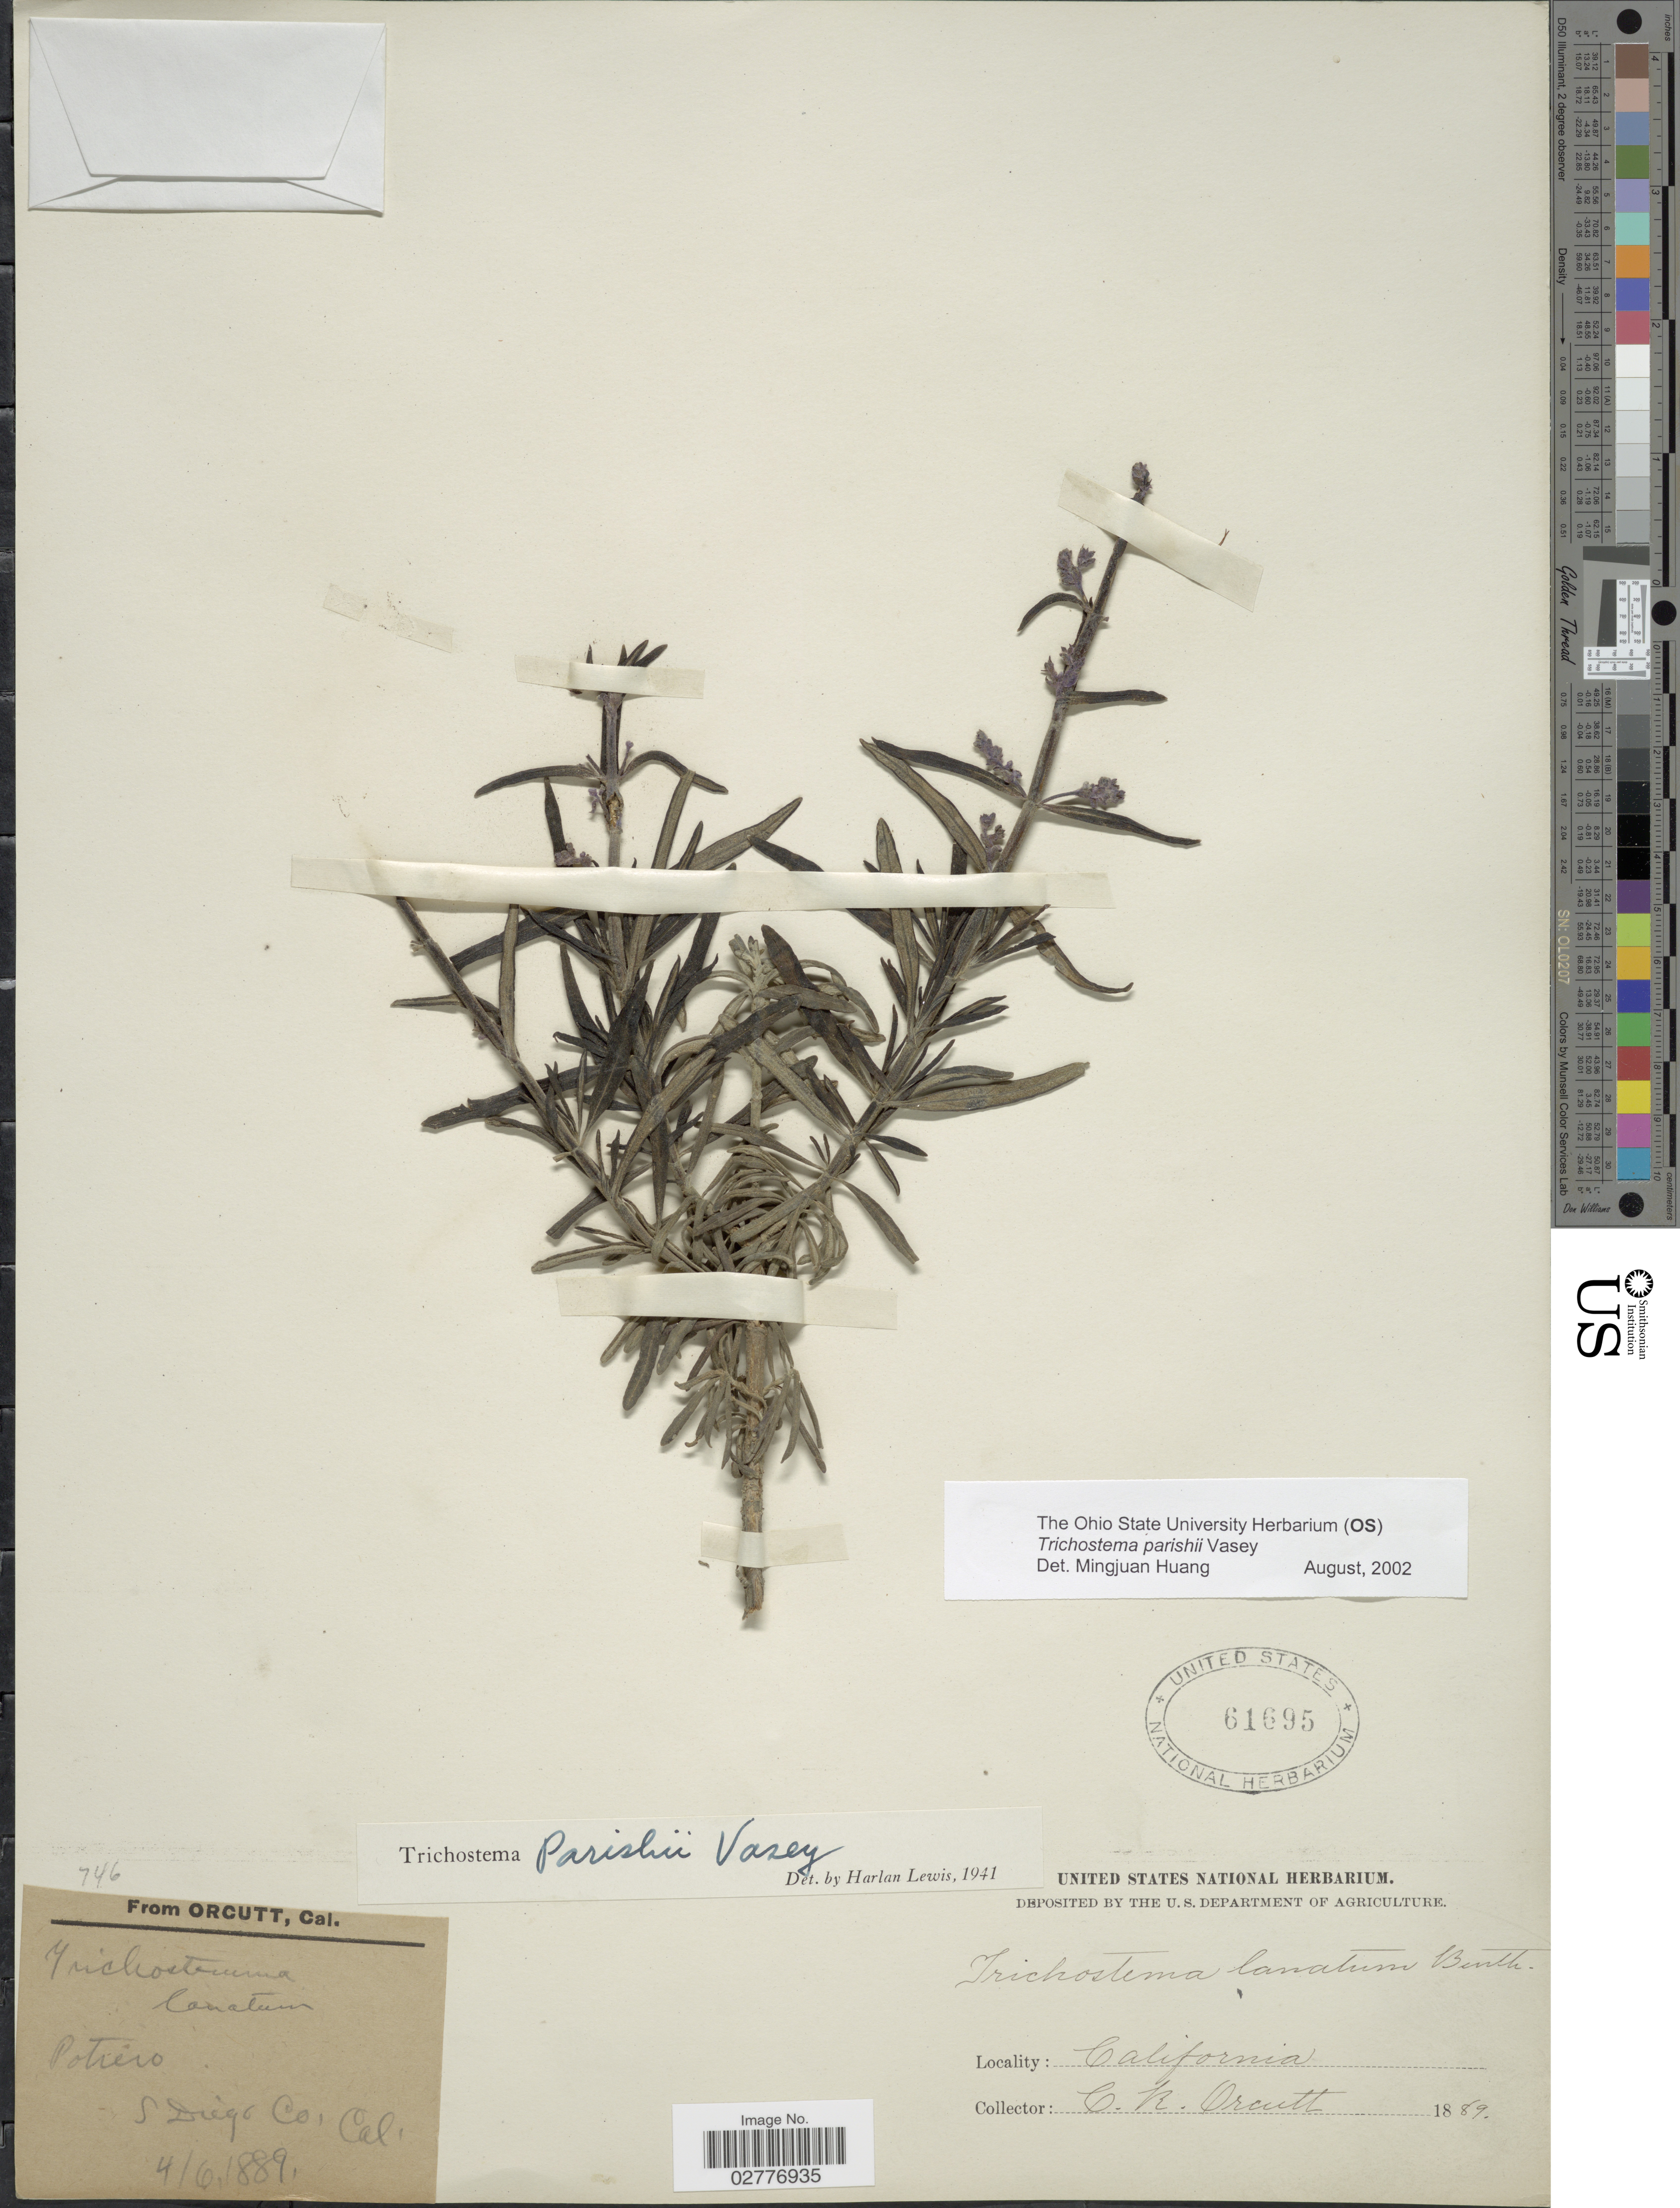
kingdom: Plantae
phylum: Tracheophyta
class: Magnoliopsida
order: Lamiales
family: Lamiaceae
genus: Trichostema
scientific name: Trichostema parishii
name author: Vasey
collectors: C. R. Orcutt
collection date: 1889-04-06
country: United States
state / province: California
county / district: San Diego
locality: Potrero. S. Diego Co.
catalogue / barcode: US 61695